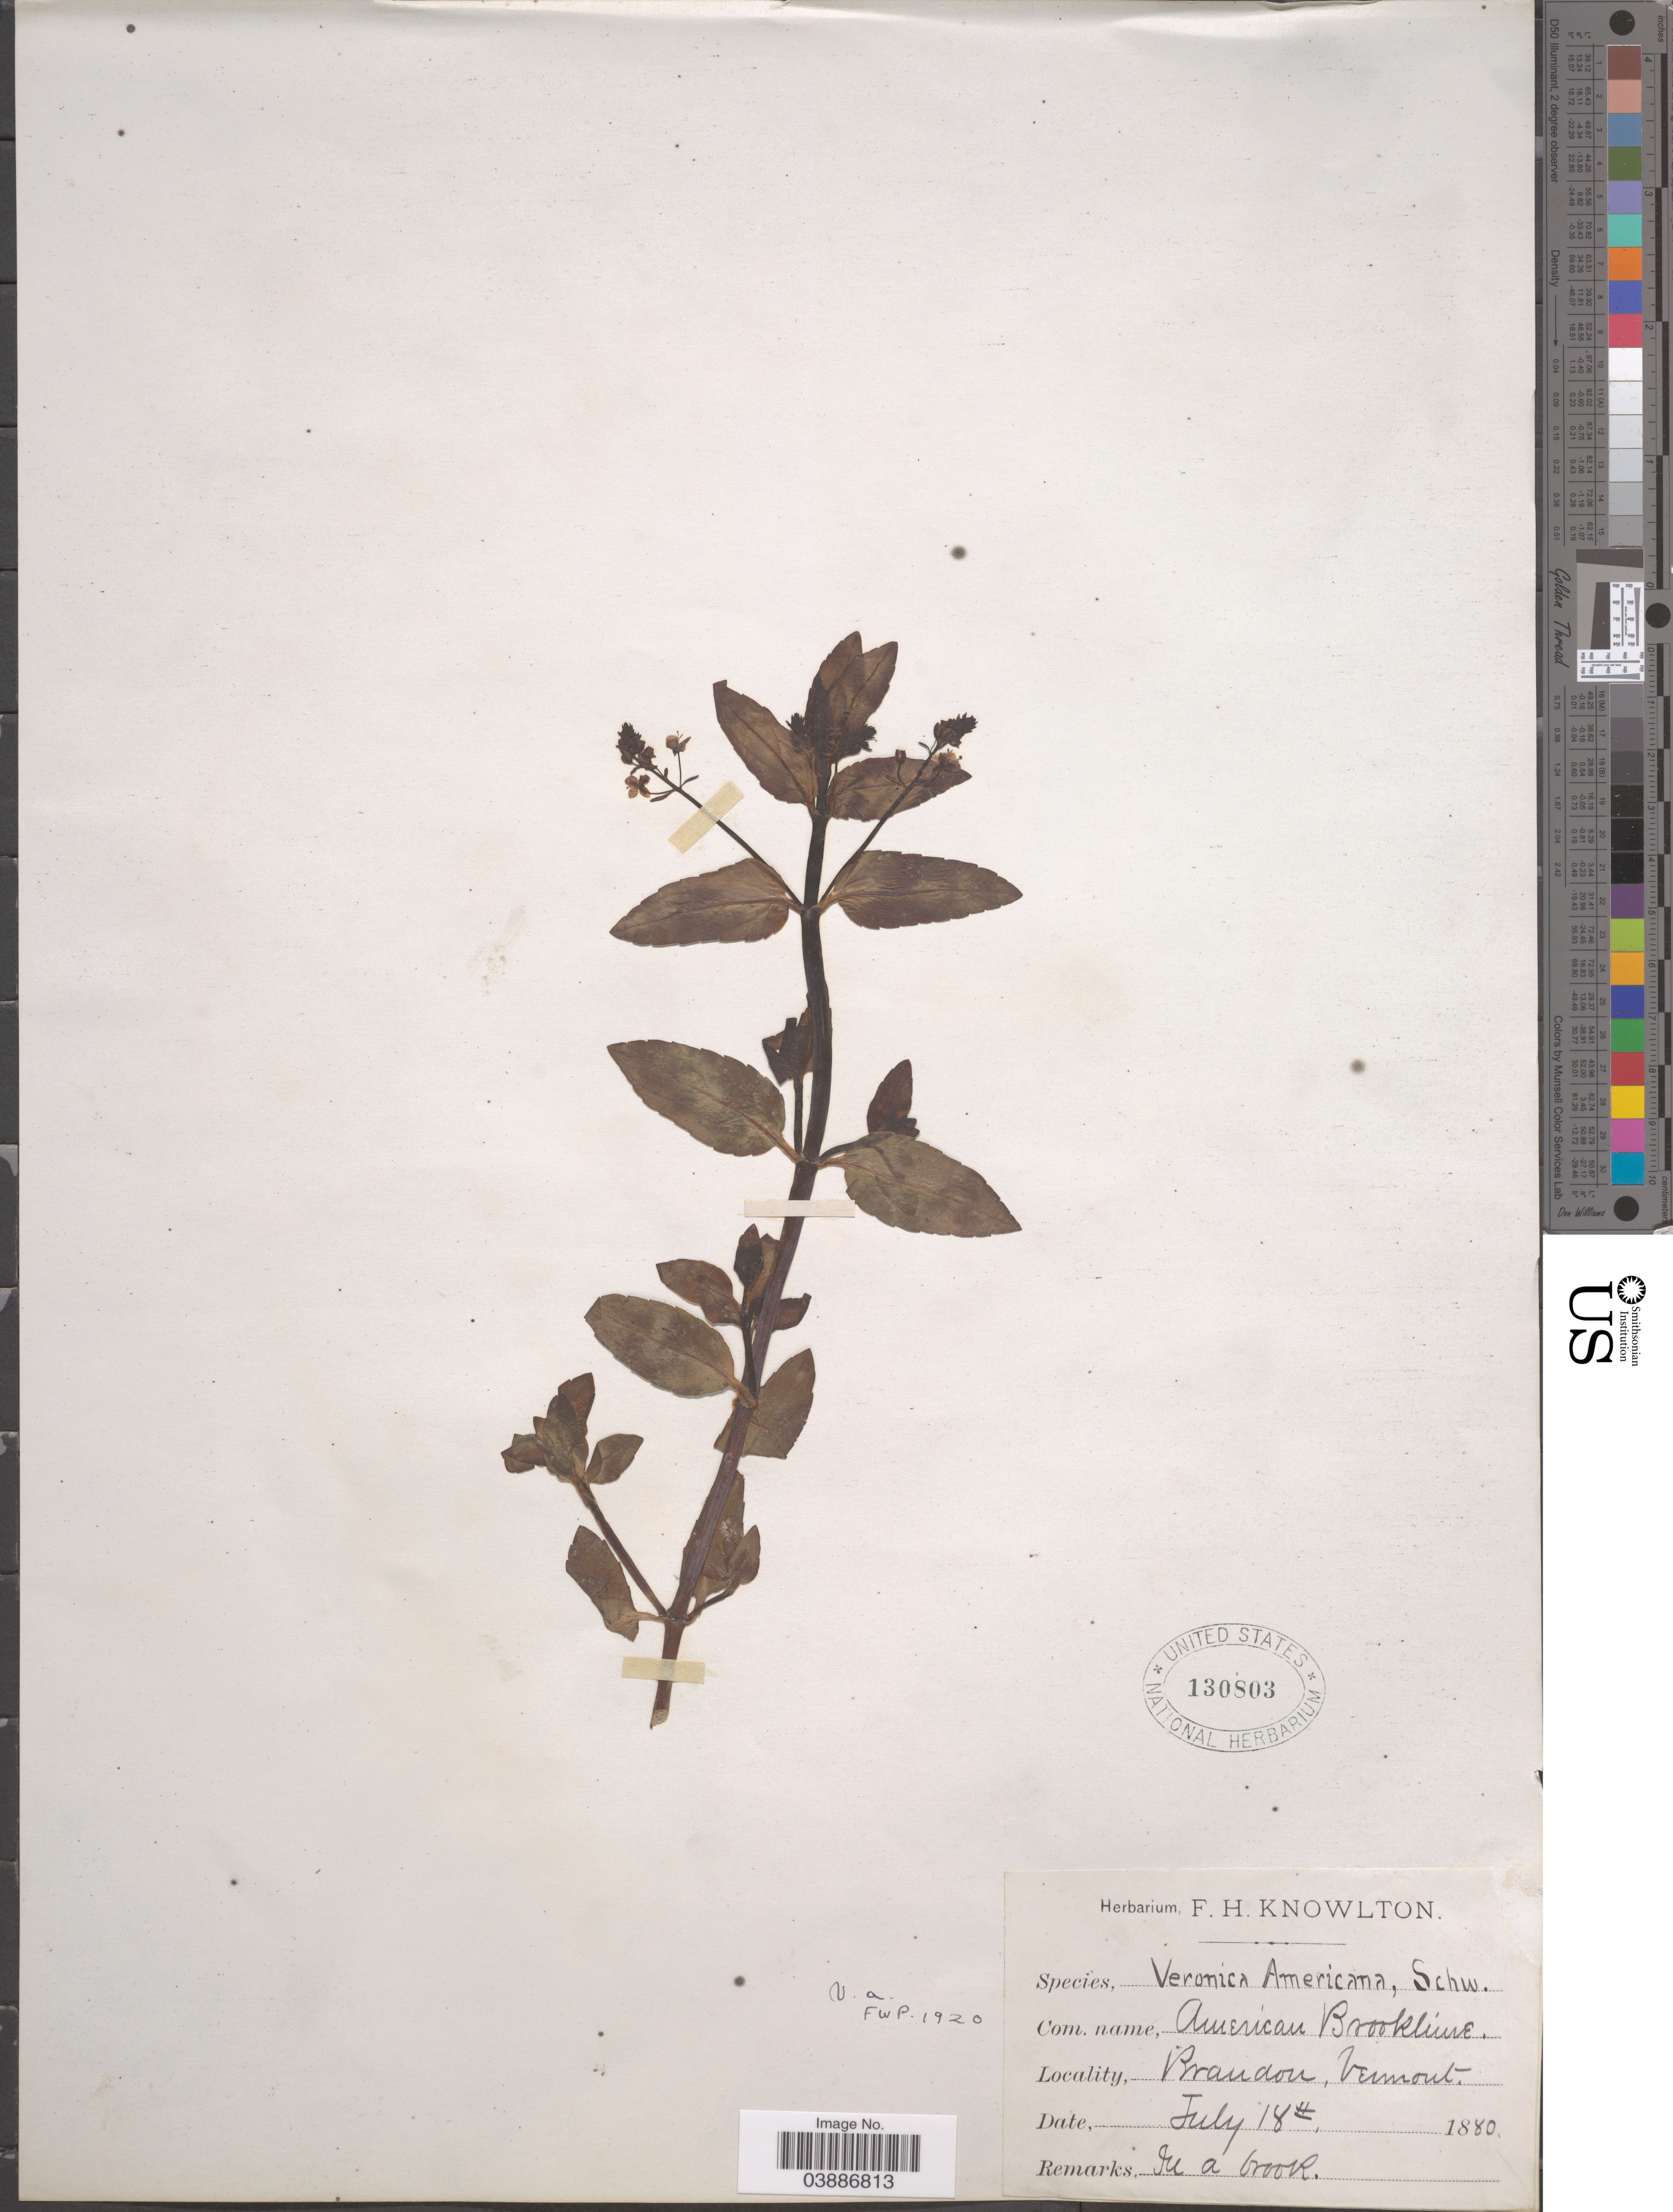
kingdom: Plantae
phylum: Tracheophyta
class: Magnoliopsida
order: Lamiales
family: Plantaginaceae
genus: Veronica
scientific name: Veronica americana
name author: Schwein. ex Benth.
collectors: ex herb. F.H. Knowlton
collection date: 1880-07-18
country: United States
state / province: Vermont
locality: American Brookline. [unsure placement] Brandon.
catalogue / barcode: US 130803